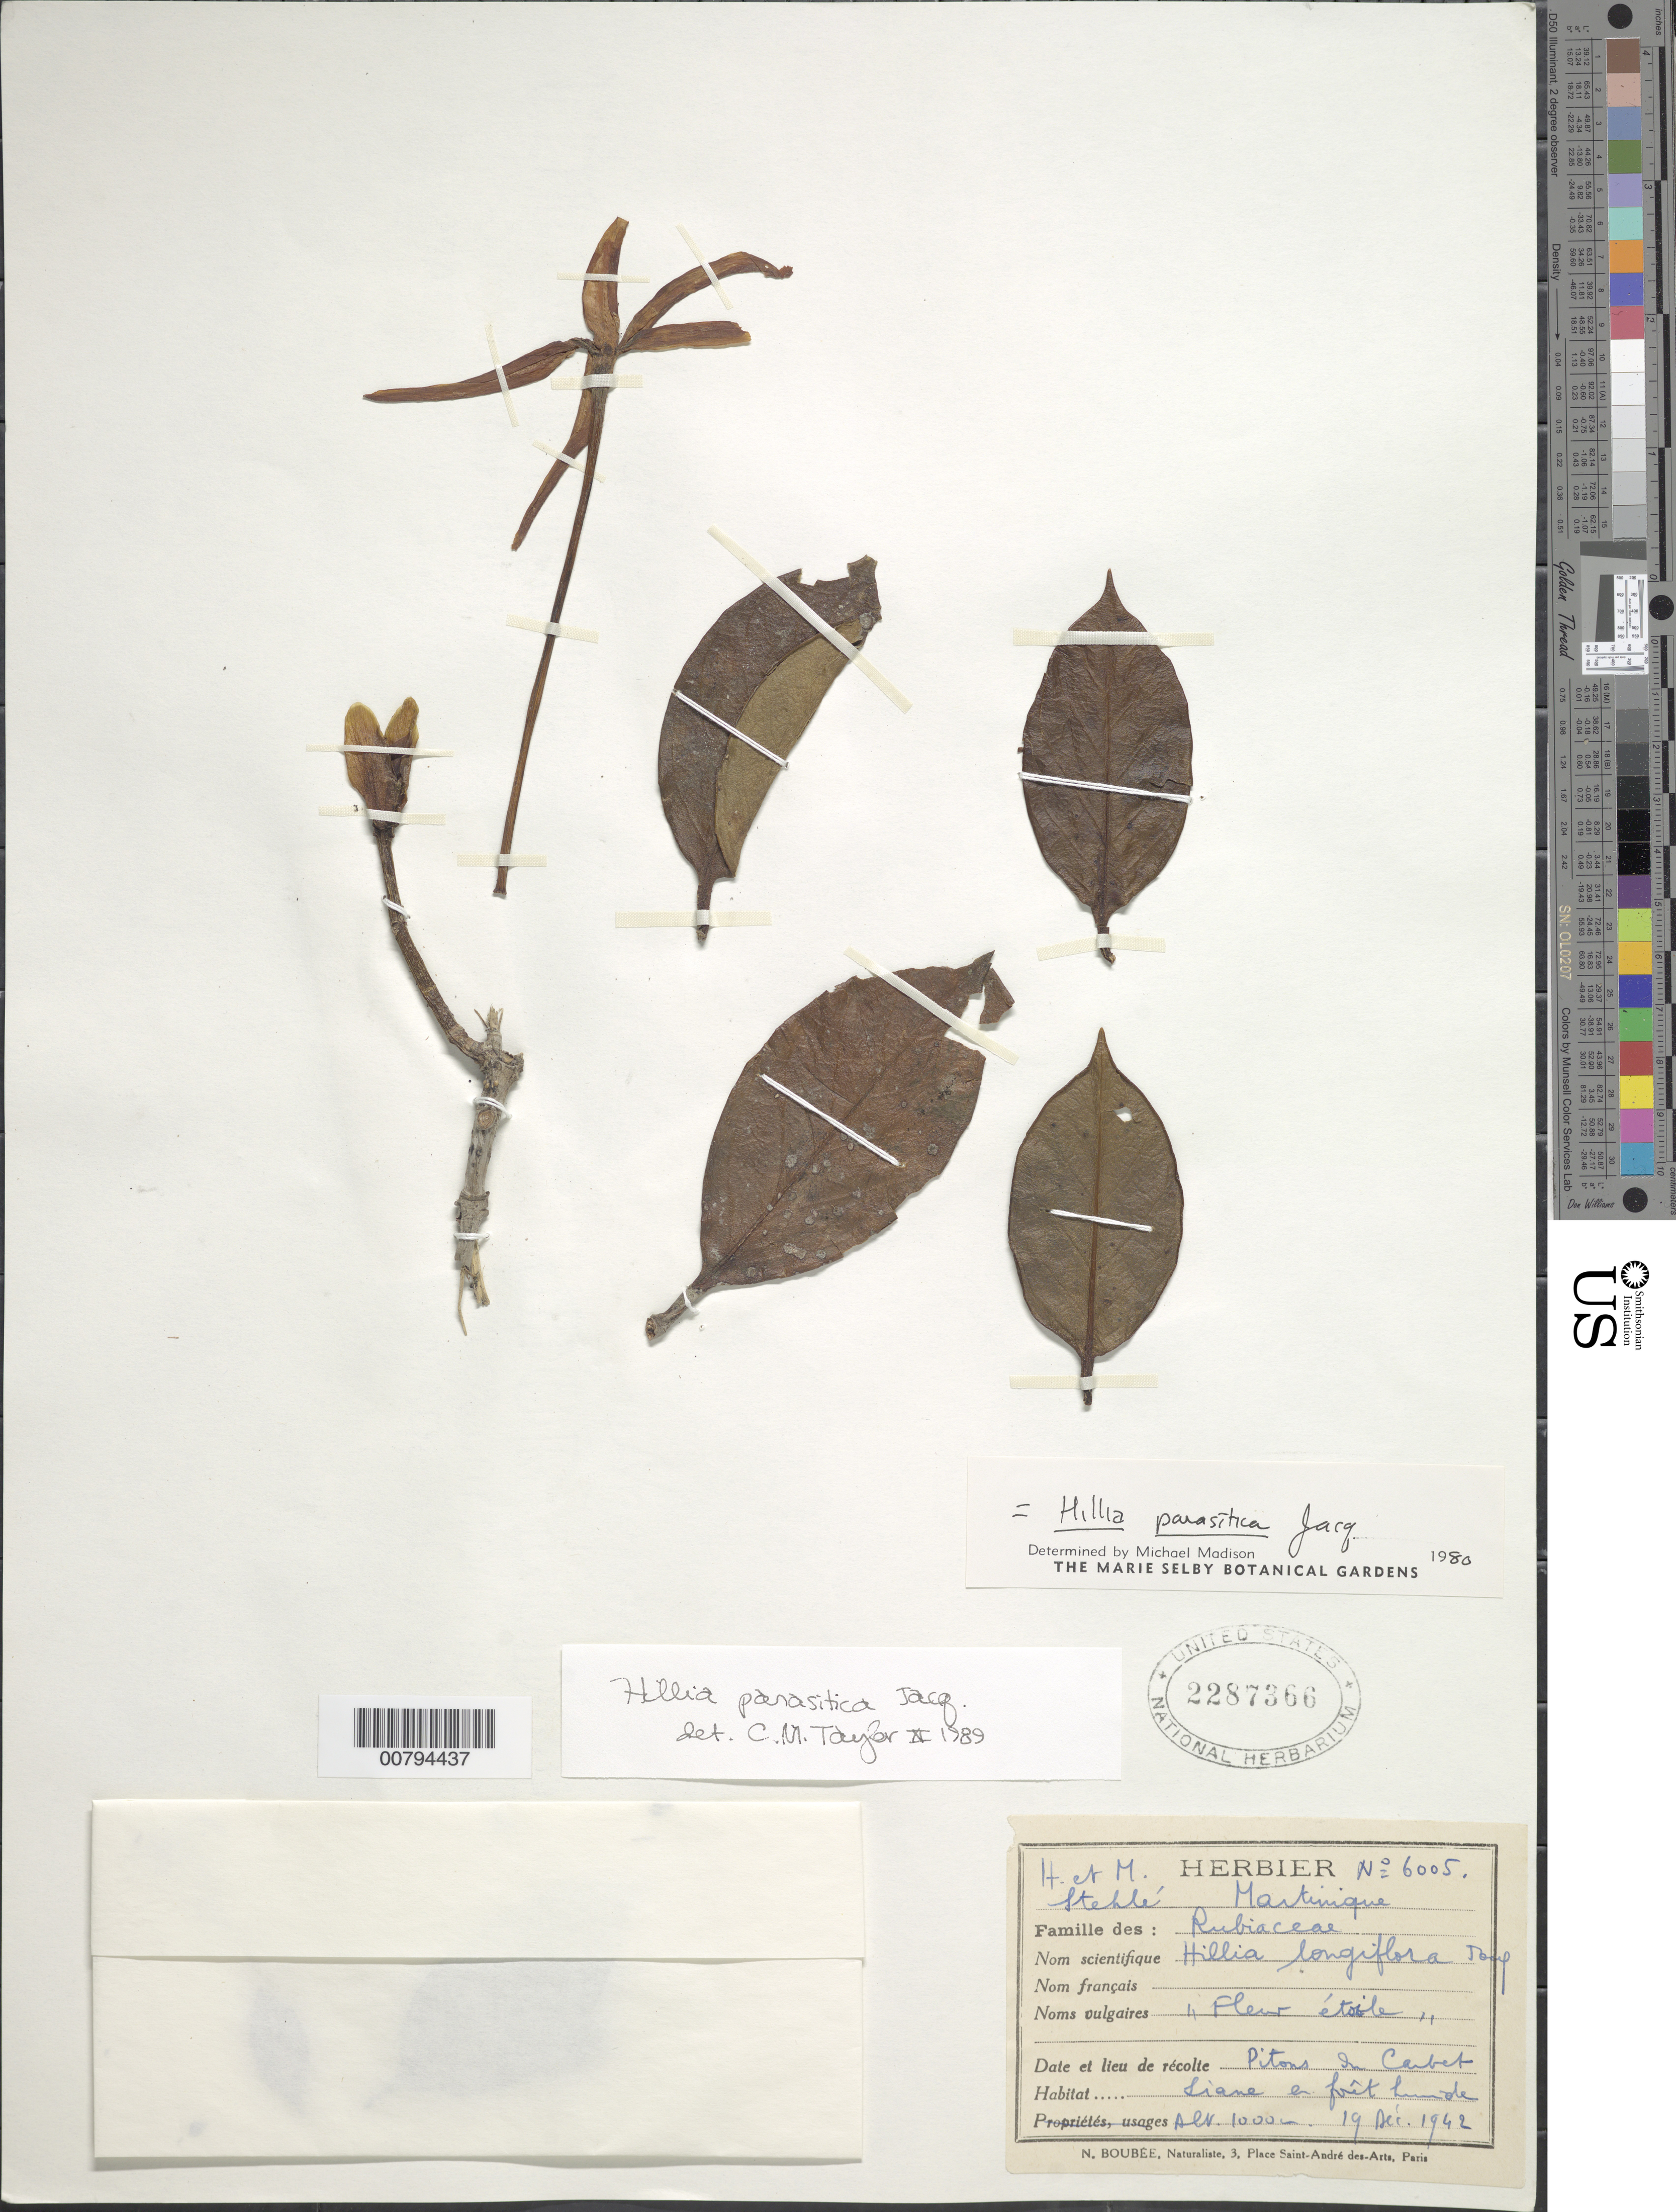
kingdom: Plantae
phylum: Tracheophyta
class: Magnoliopsida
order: Gentianales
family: Rubiaceae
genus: Hillia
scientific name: Hillia parasitica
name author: Jacq.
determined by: Madison, Michael T.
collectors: H. Stehlé & M. Stehlé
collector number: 6005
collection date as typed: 19 Dec 1942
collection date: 1942-12-19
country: Martinique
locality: Pitons du Carbet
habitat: Rainforest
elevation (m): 1000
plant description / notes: Common name: Fleur étoile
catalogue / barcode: US 2287366